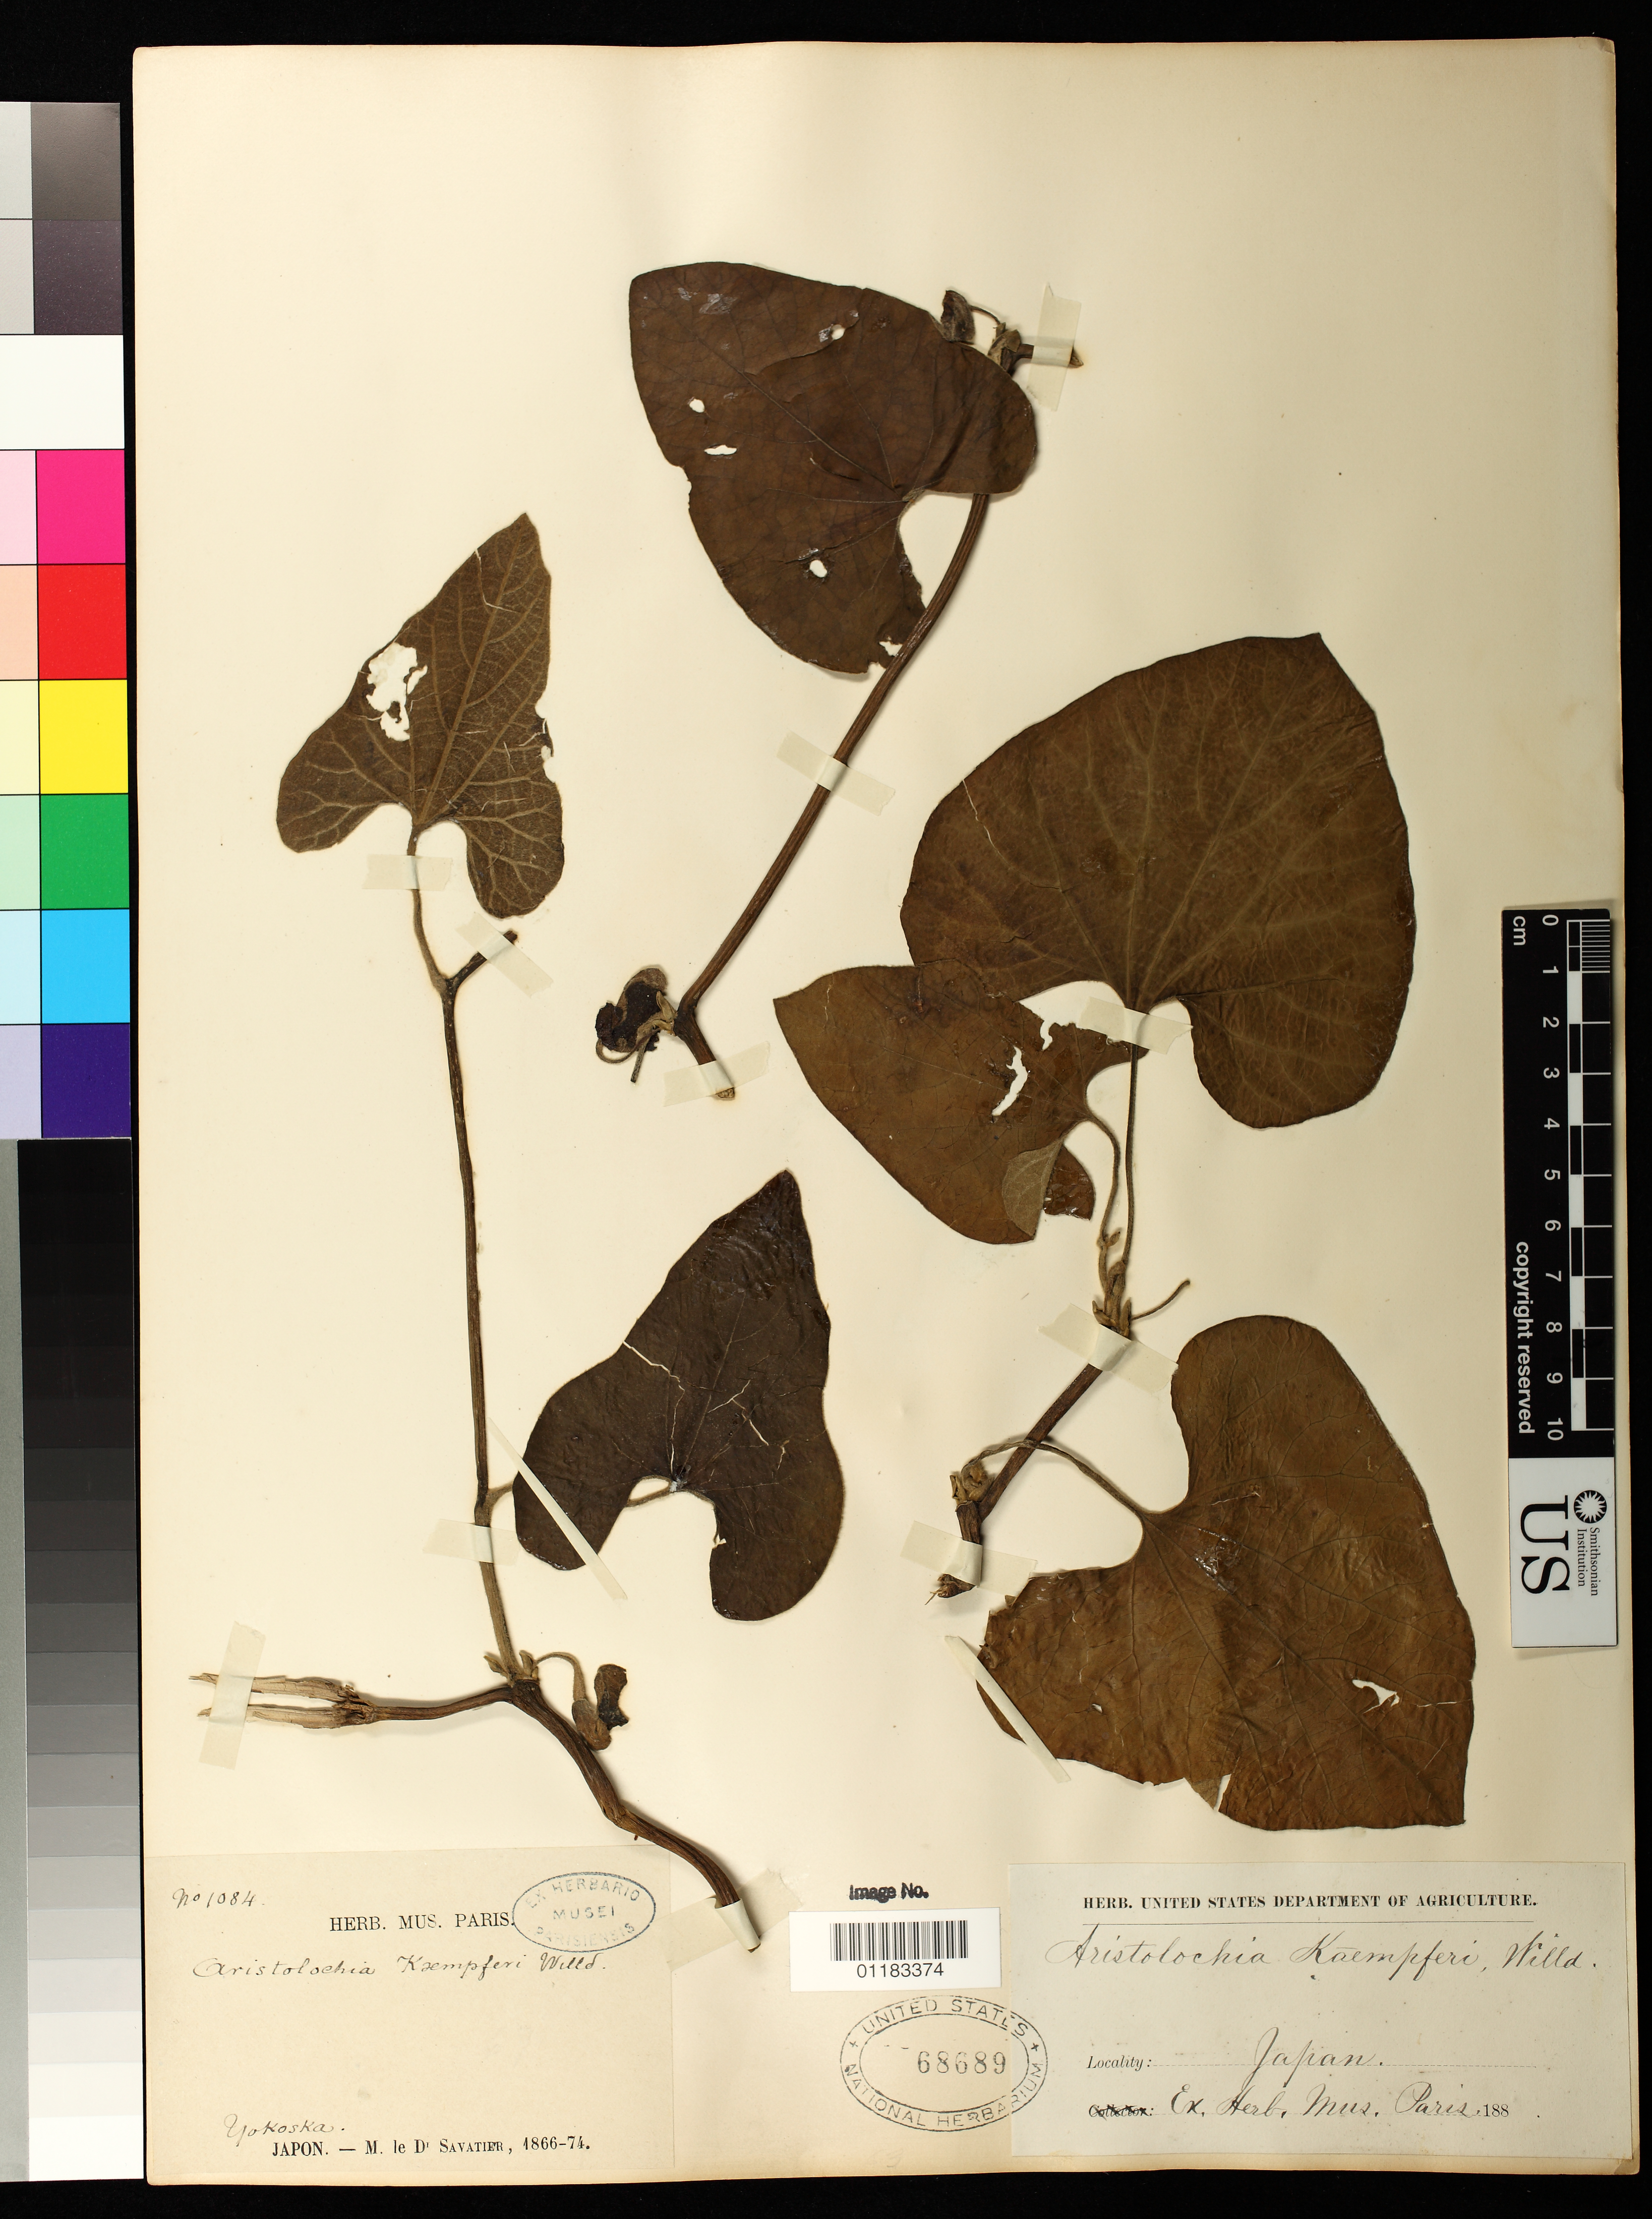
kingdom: Plantae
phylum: Tracheophyta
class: Magnoliopsida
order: Piperales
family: Aristolochiaceae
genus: Aristolochia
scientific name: Aristolochia kaempferi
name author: Willd.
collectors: P. Savatier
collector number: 1084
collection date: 1866/1874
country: Japan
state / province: Kanagawa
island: Honshu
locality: Yokoska [Yokosuka]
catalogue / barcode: US 68689